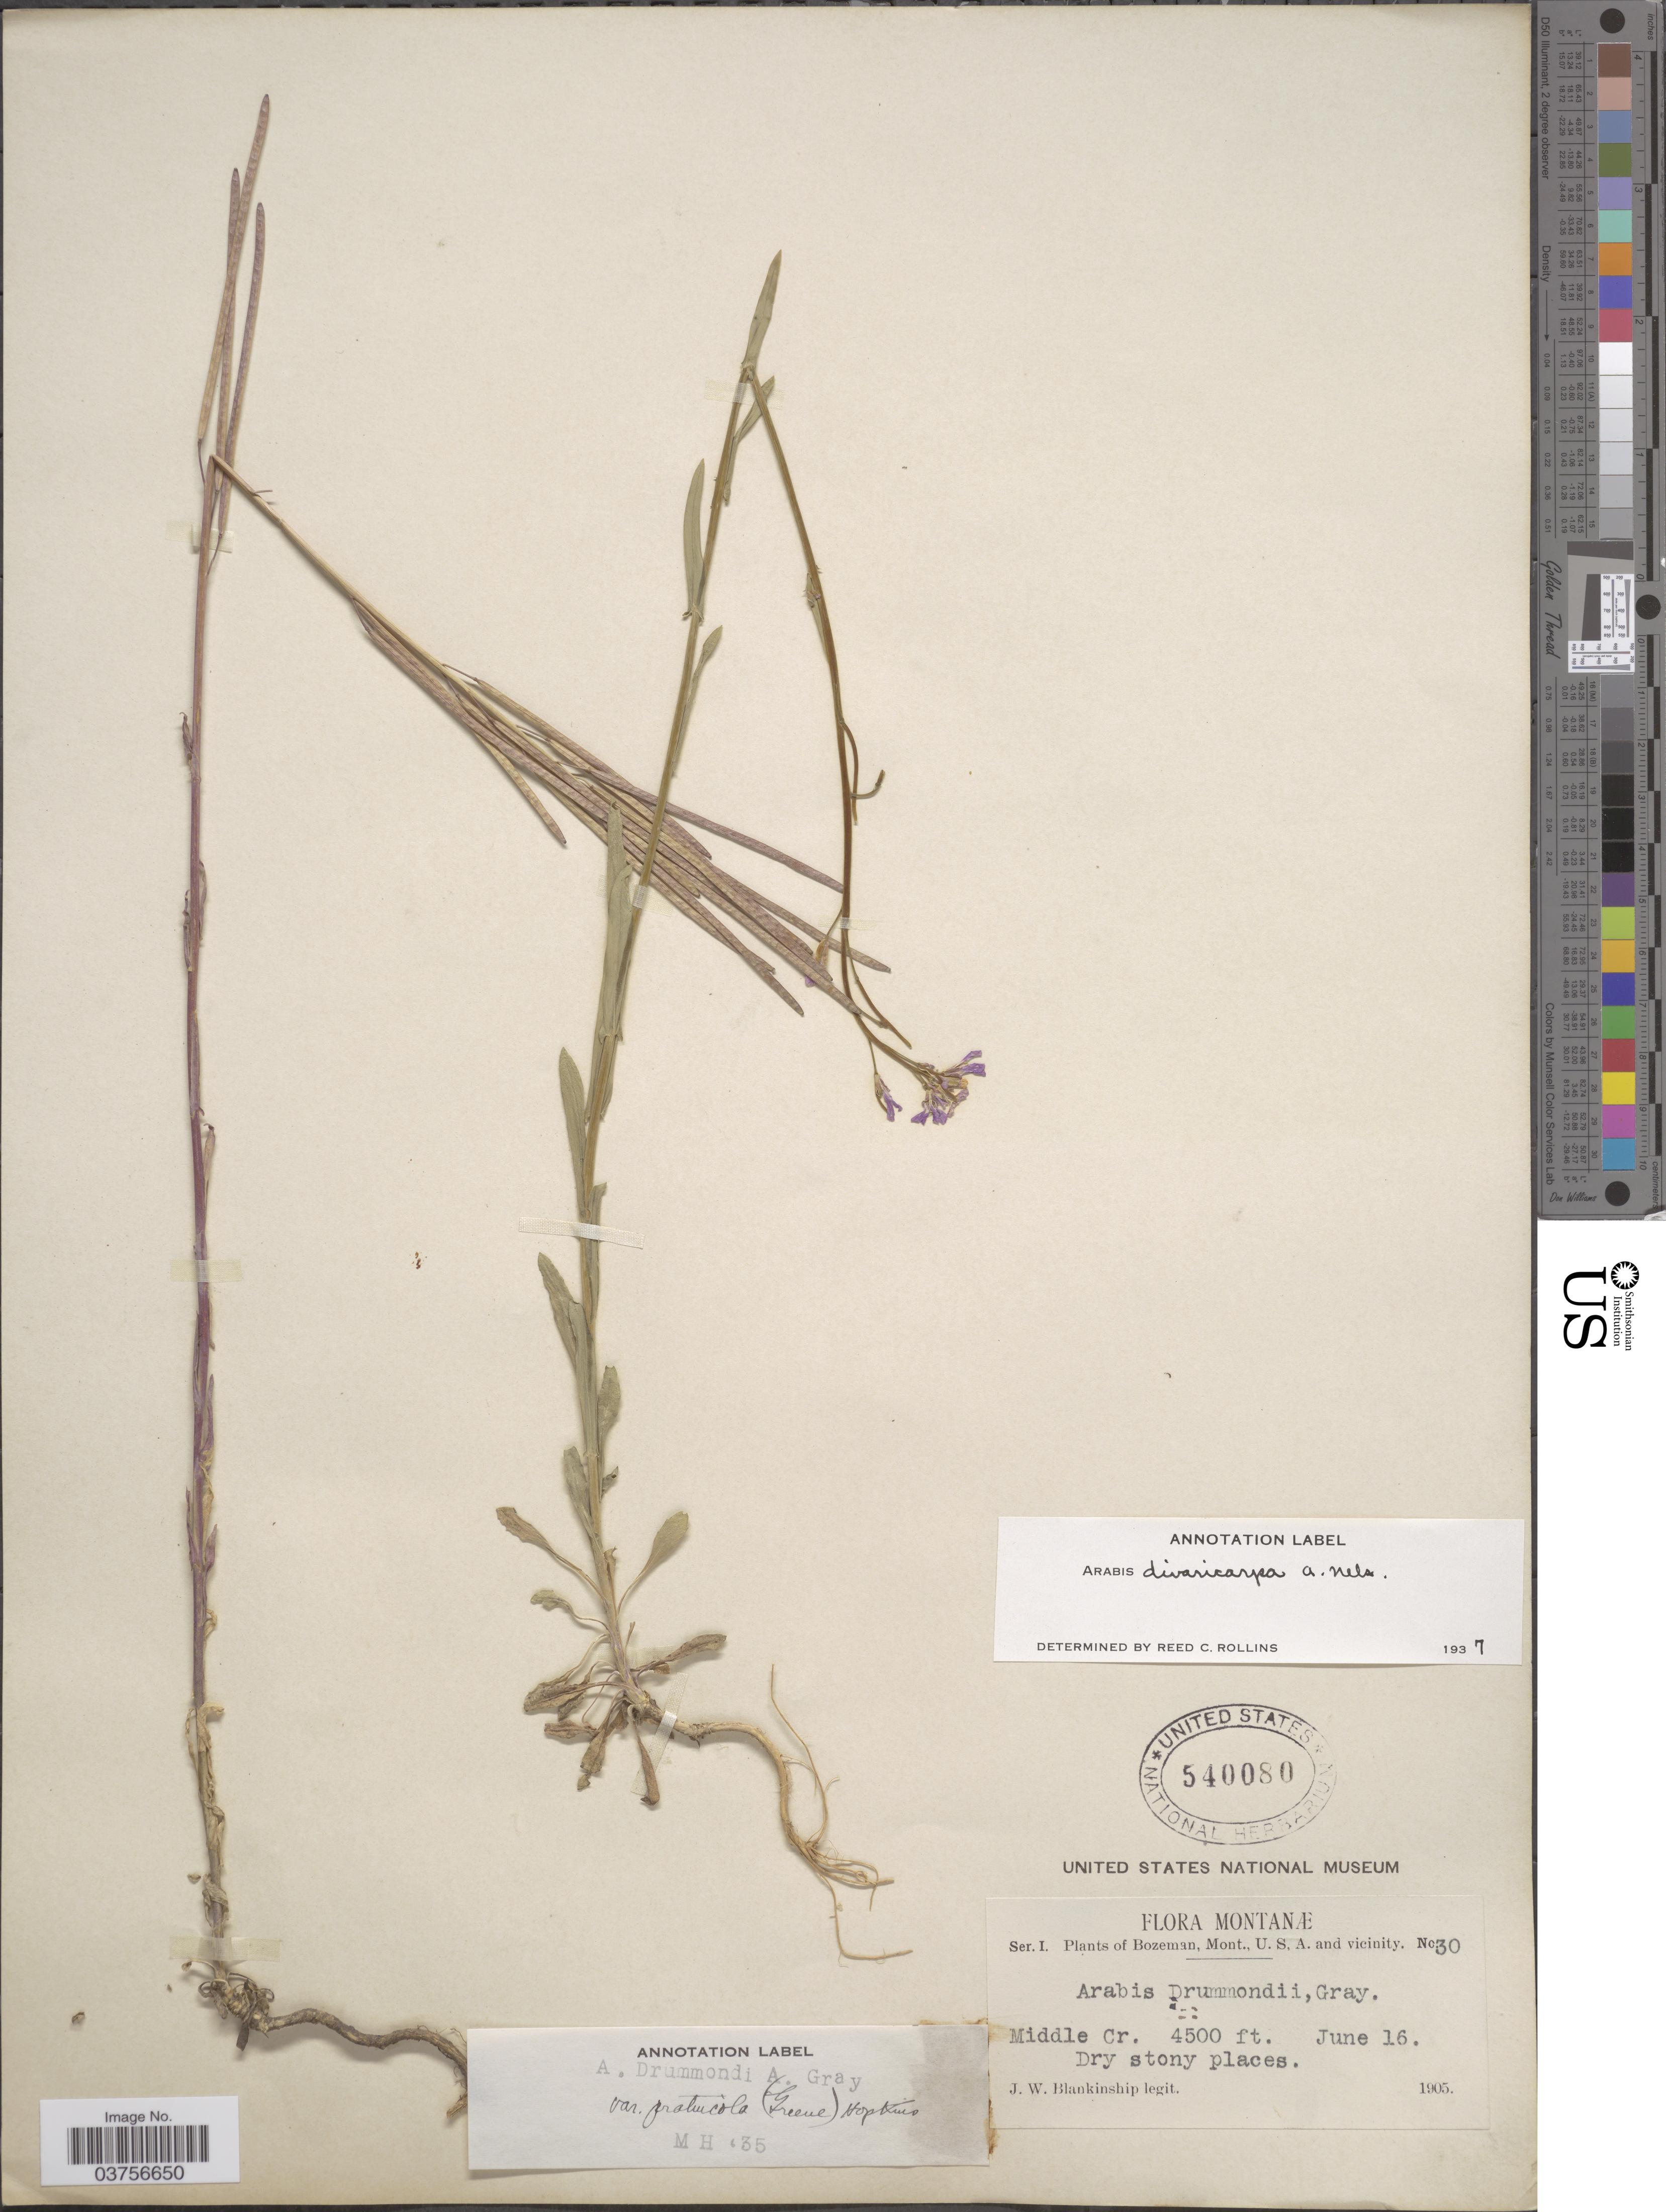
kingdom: Plantae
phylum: Tracheophyta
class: Magnoliopsida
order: Brassicales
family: Brassicaceae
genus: Arabis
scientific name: Arabis divaricarpa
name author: A. Nelson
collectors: J. W. Blankinship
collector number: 30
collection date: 1905-06-16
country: United States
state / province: Montana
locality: Bozeman, Mont., U.S.A. and vicinity. Middle Cr.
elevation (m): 1372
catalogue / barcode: US 540080